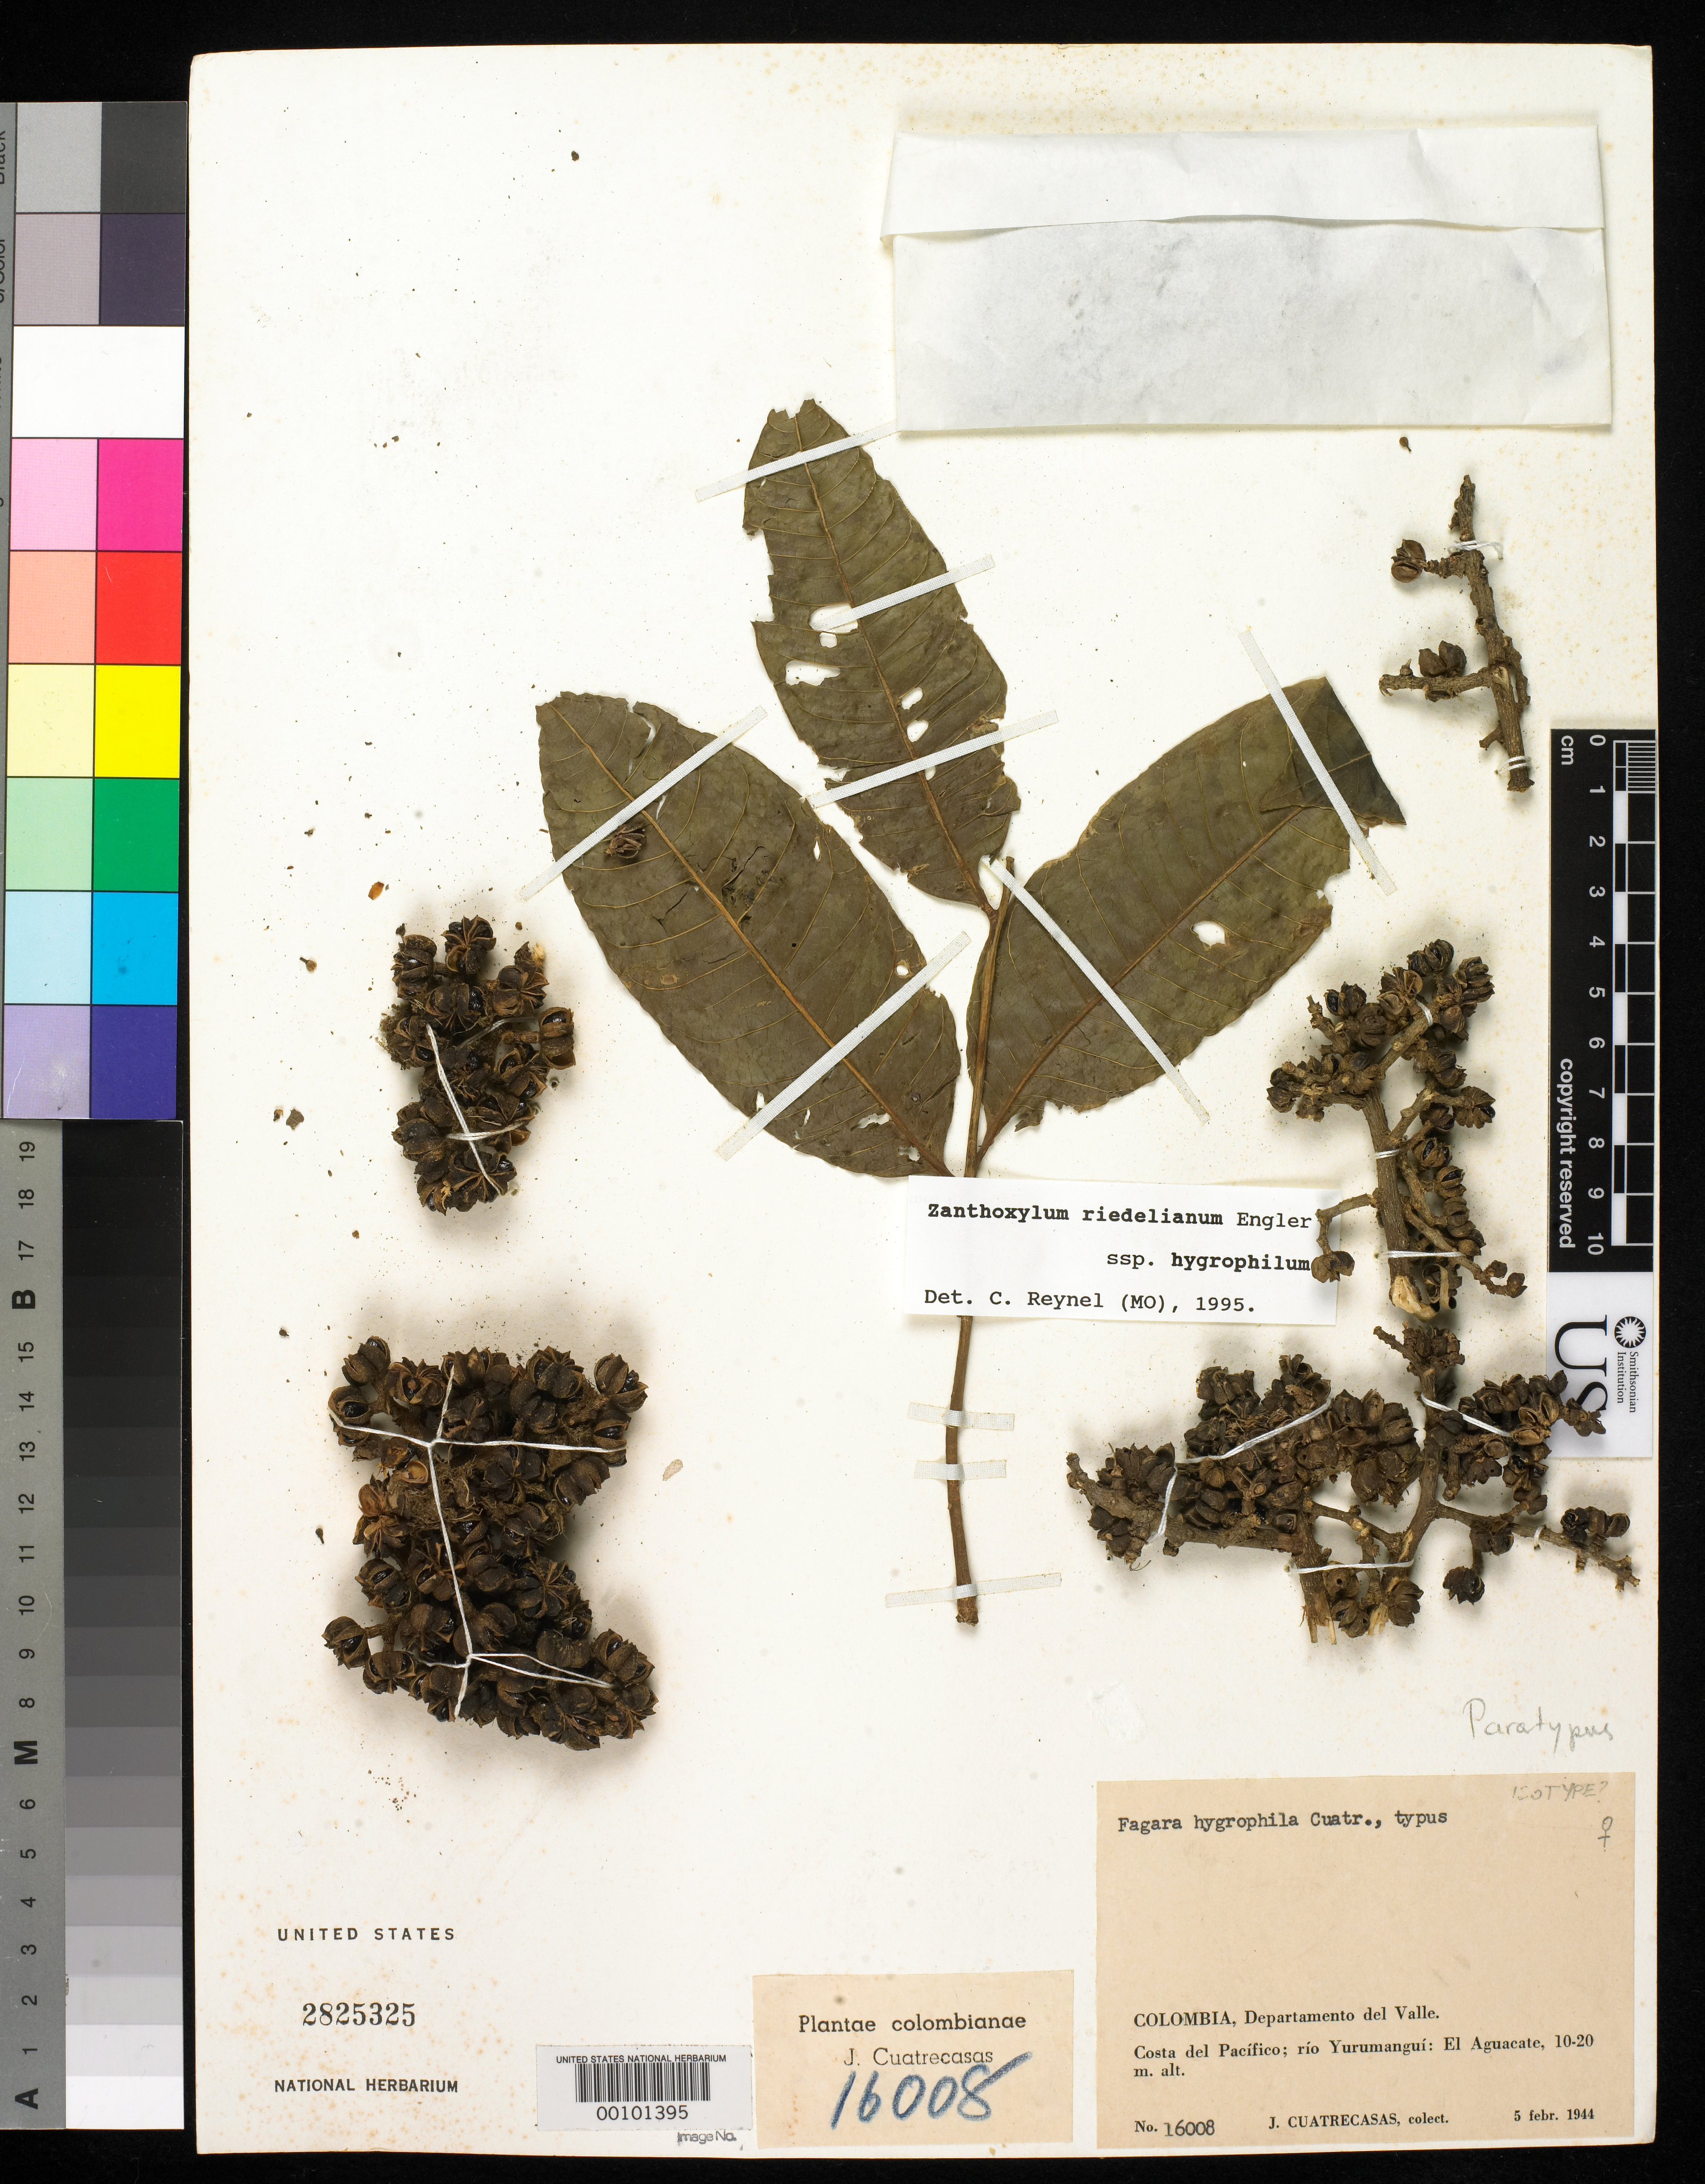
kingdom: Plantae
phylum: Tracheophyta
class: Magnoliopsida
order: Sapindales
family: Rutaceae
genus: Fagara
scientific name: Fagara hygrophila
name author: Cuatrec.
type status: Isotype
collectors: J. Cuatrecasas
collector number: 16008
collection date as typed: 05 Feb 1944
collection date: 1944-02-05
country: Colombia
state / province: Valle del Cauca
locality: Coast of the Pacific, Rio Yurumangui, El Aguacate.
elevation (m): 10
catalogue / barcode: US 2825325